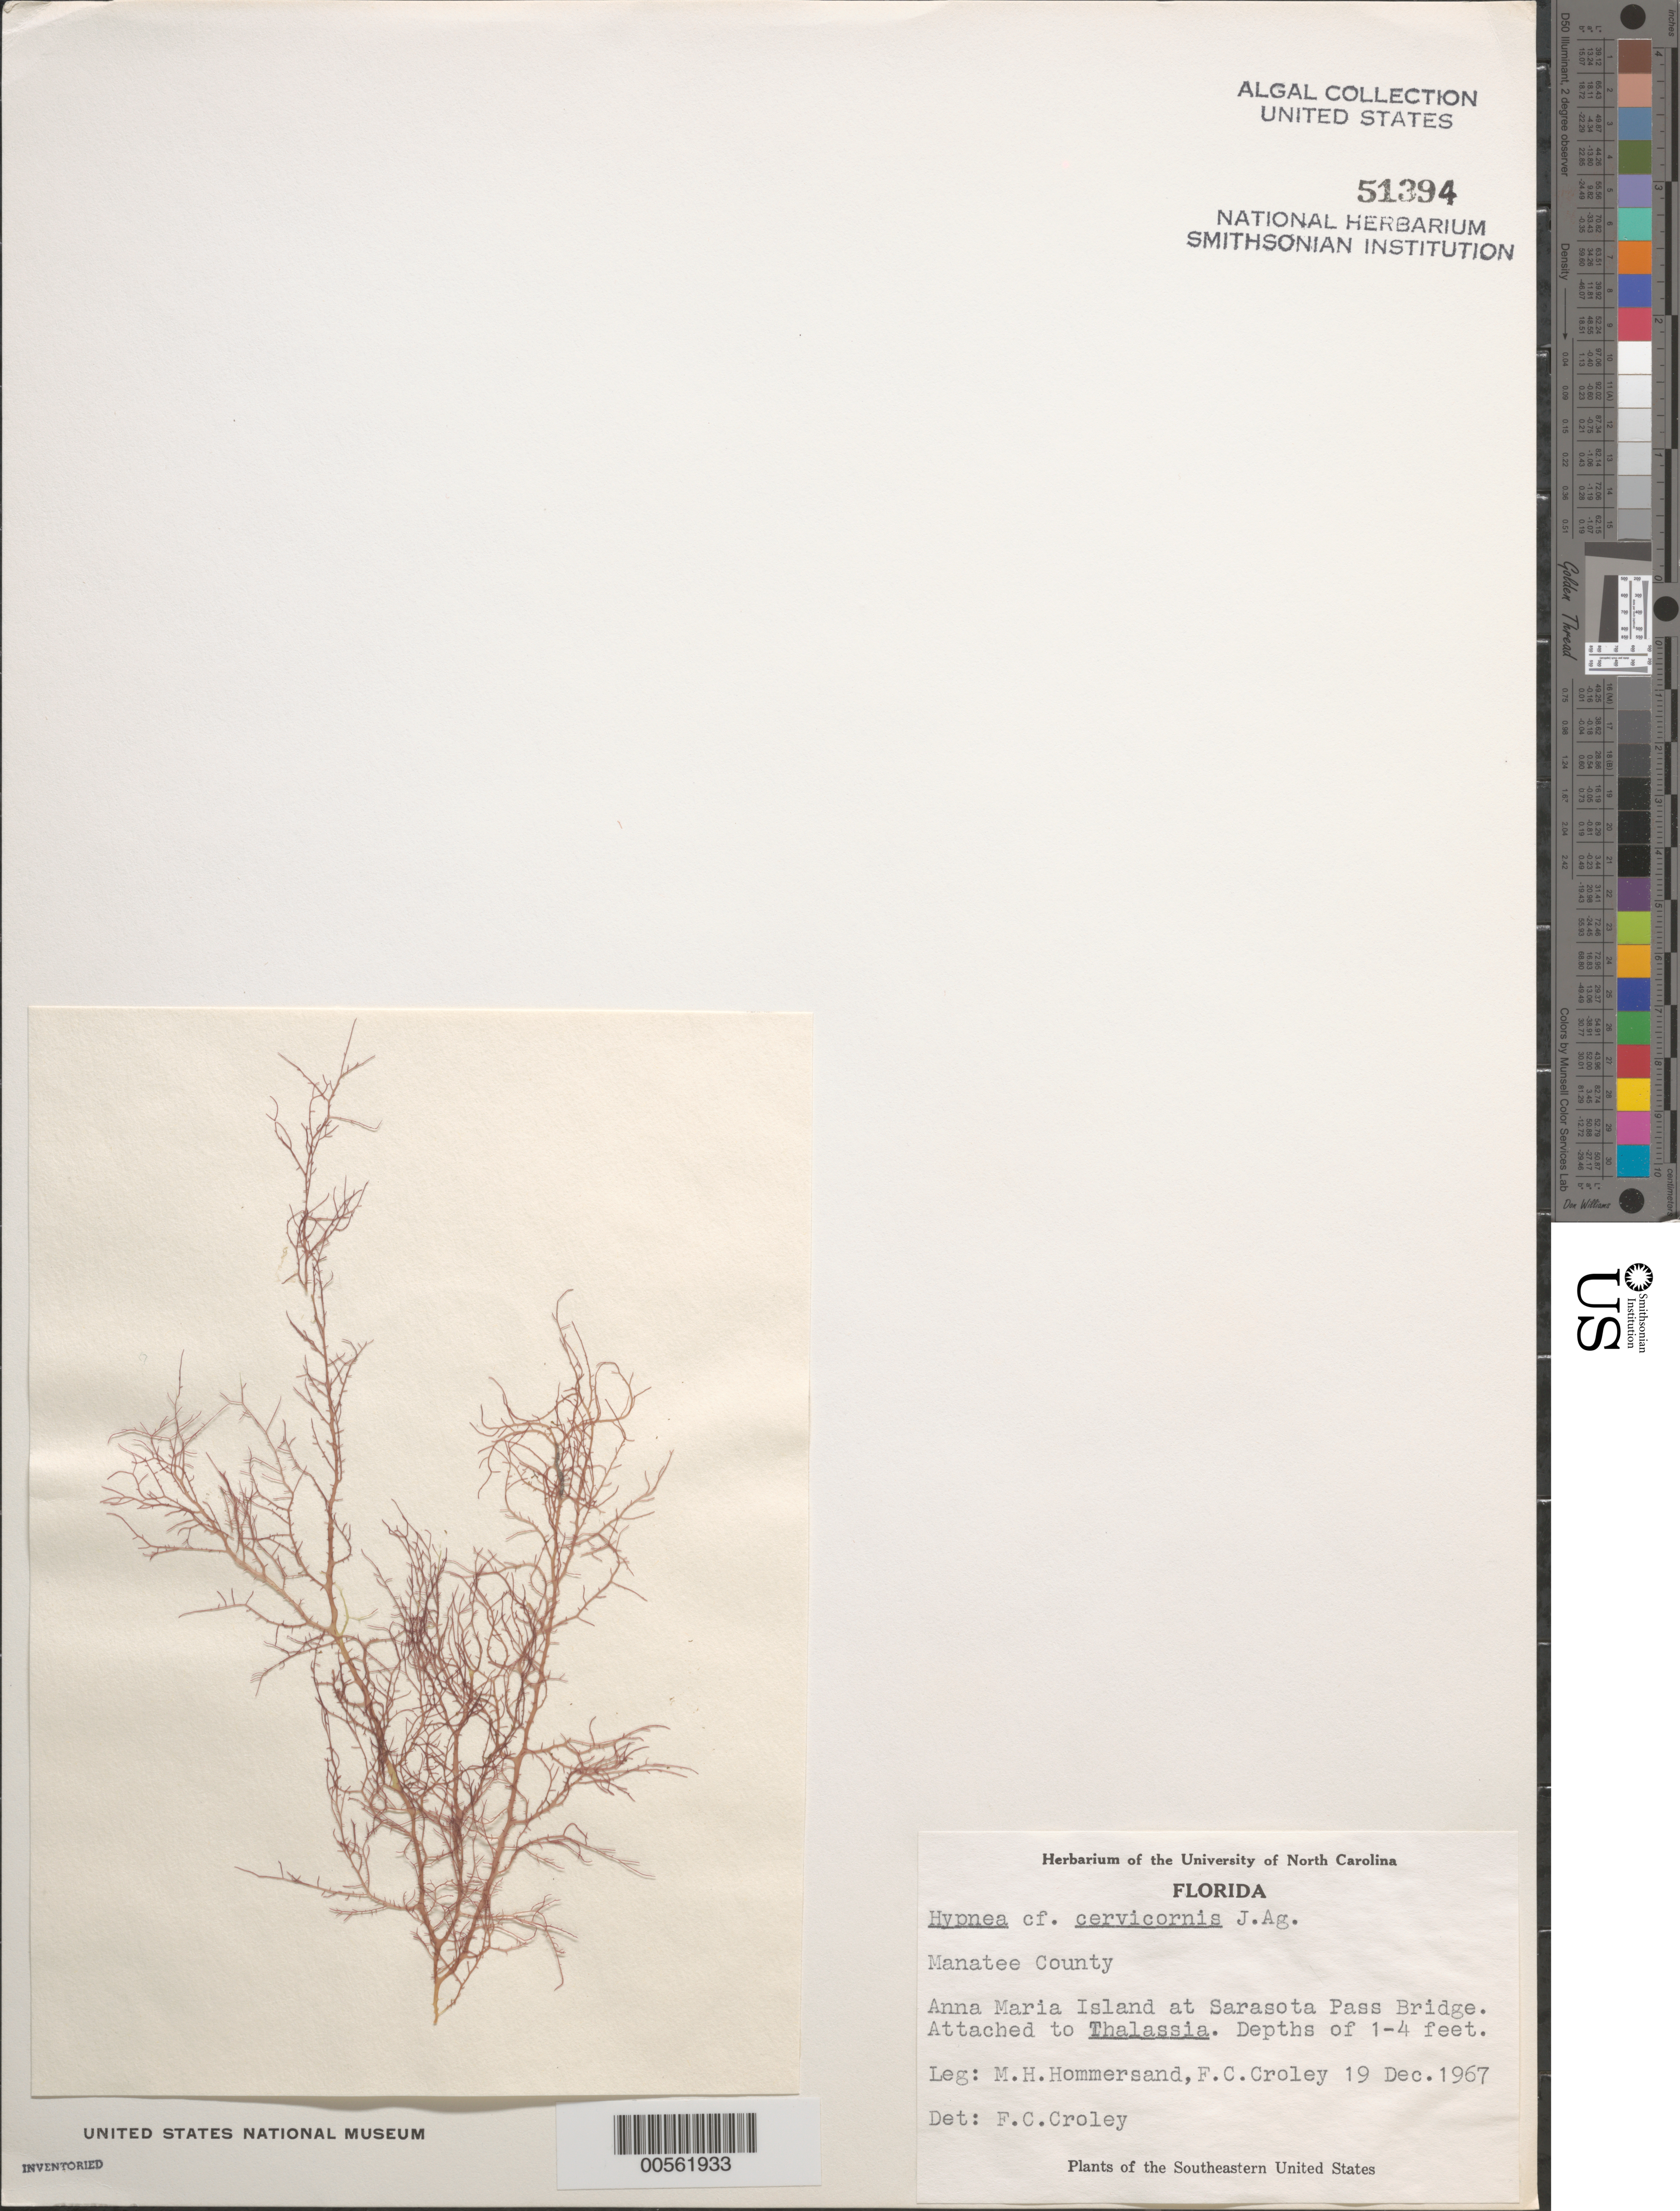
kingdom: Plantae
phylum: Rhodophyta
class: Florideophyceae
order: Gigartinales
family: Cystocloniaceae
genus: Hypnea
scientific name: Hypnea cervicornis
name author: J. Agardh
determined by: Croley, F. C.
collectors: M. H. Hommersand & F. C. Croley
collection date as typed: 19 Dec 1967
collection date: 1967-12-19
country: United States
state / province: Florida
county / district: Manatee County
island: Anna Maria Island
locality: Sarasota Pass Bridge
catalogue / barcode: US 51394